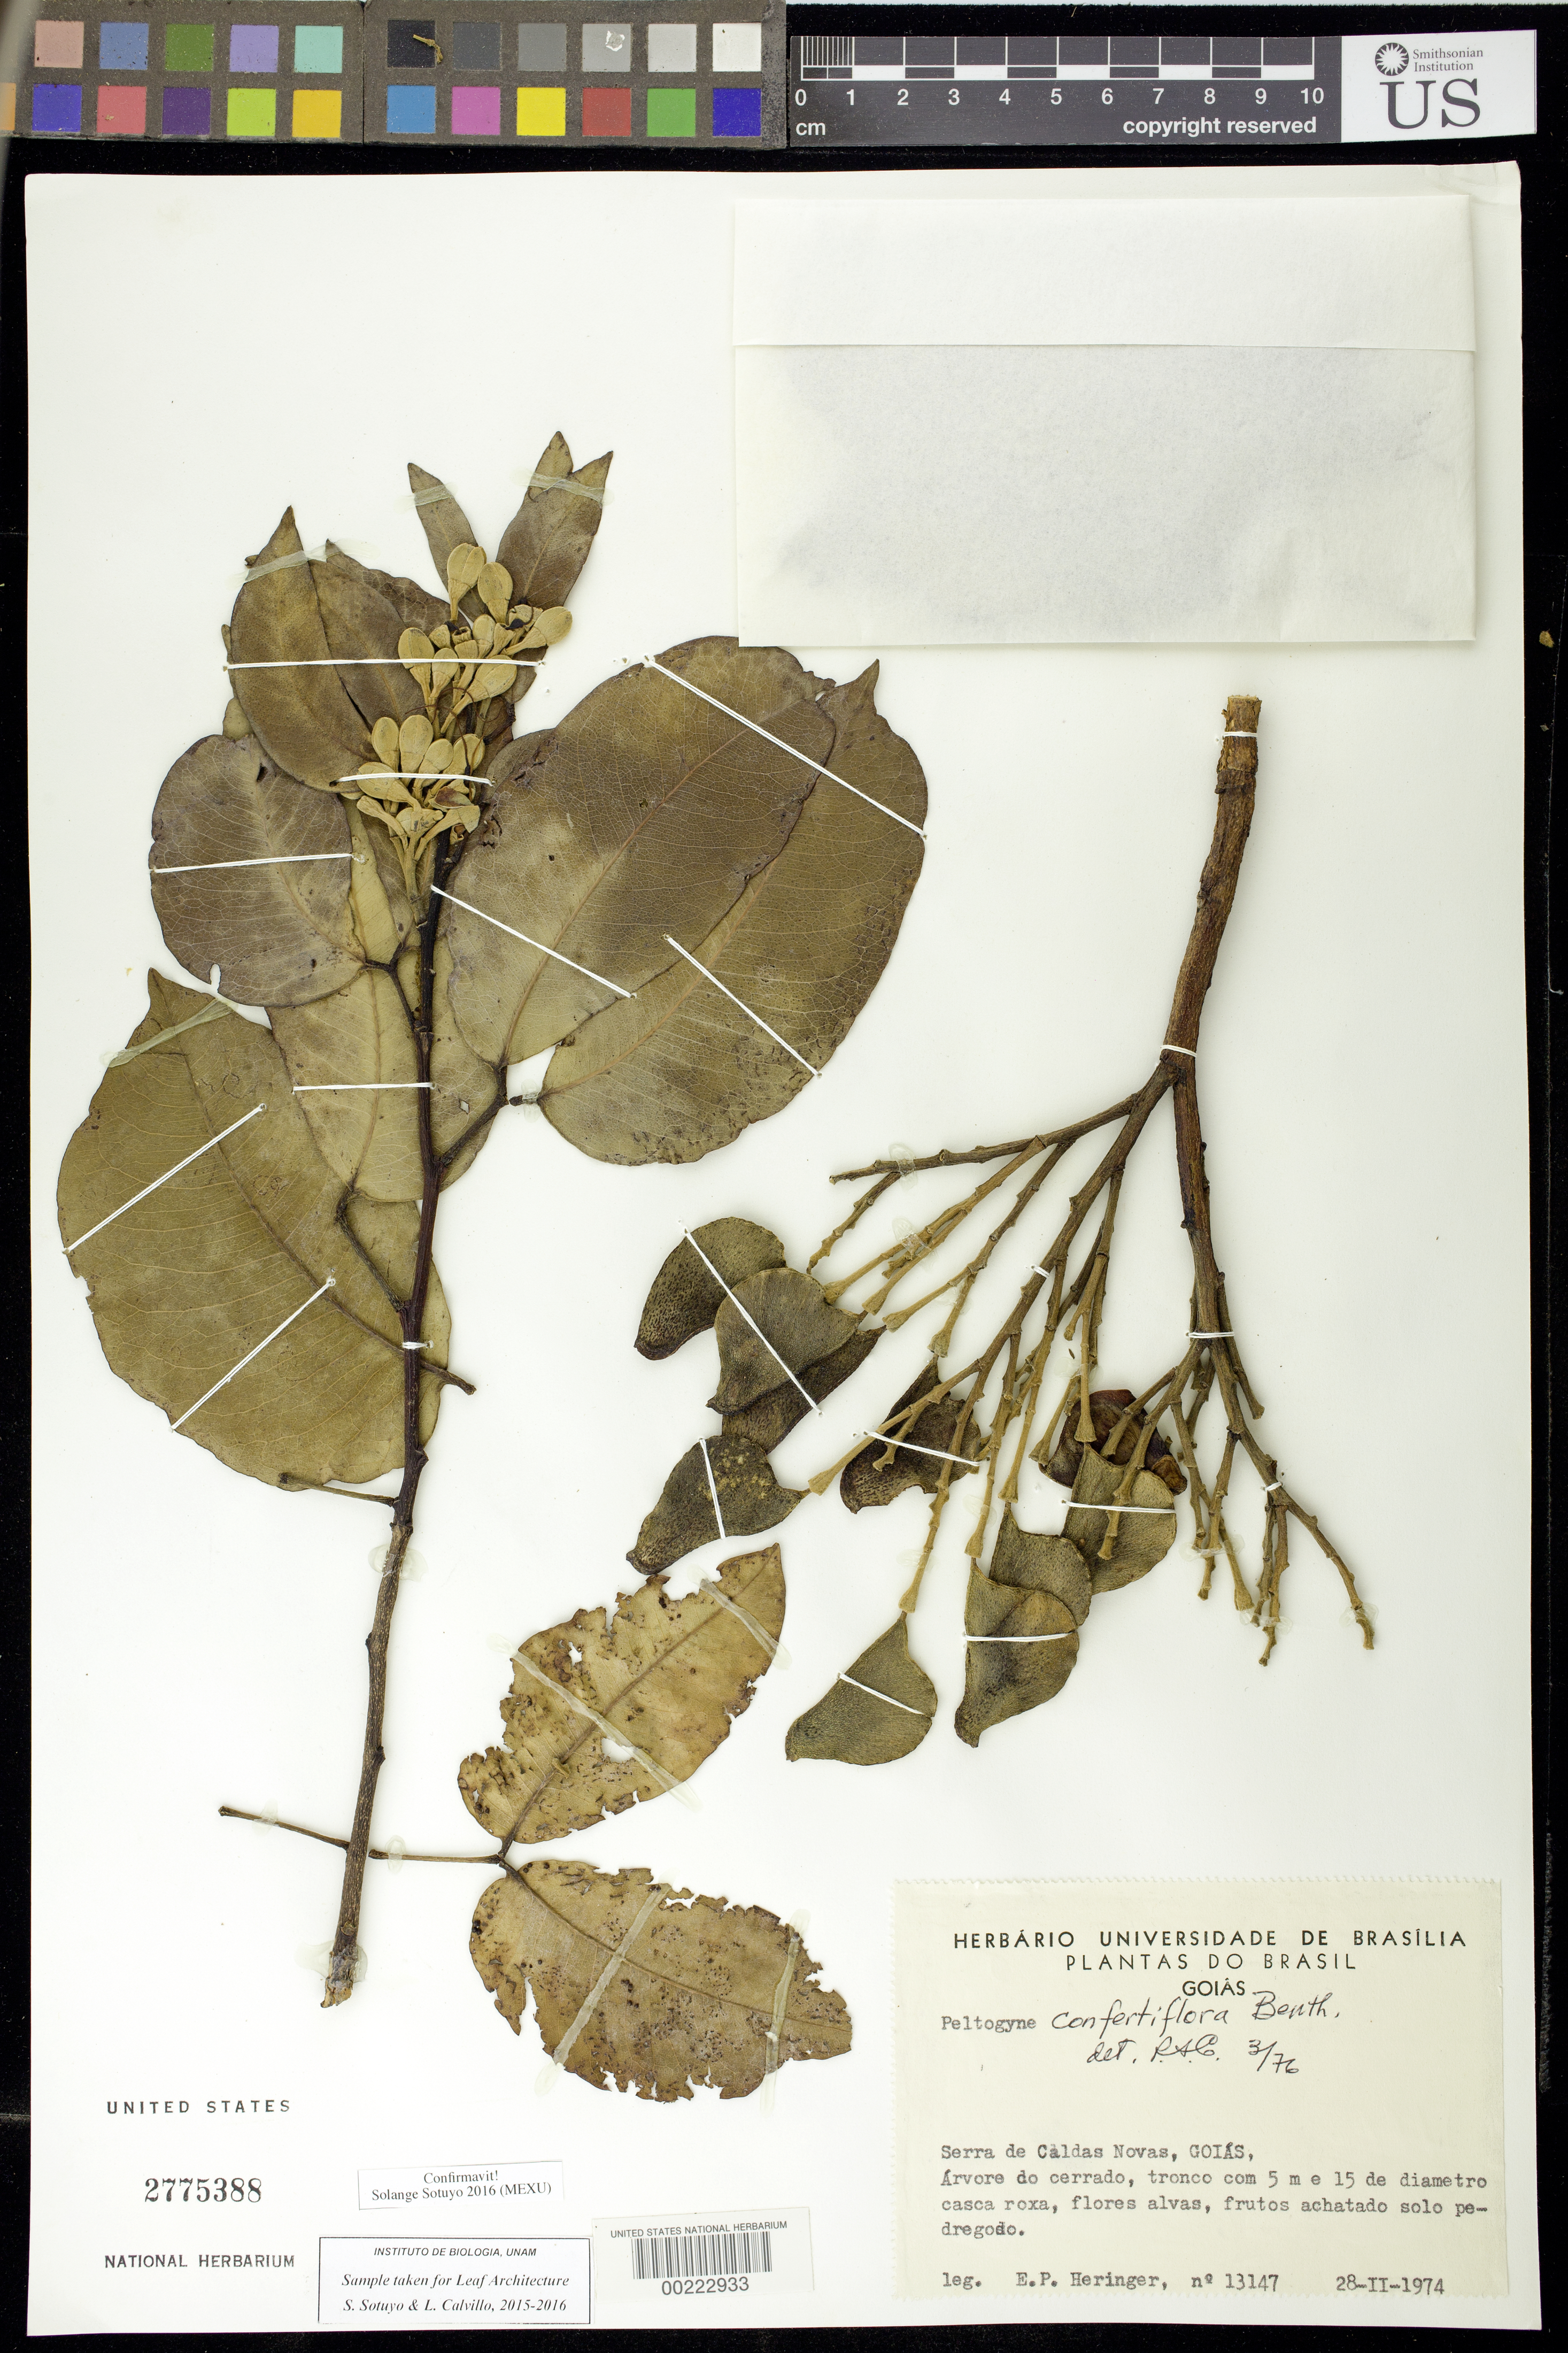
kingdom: Plantae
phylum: Tracheophyta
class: Magnoliopsida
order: Fabales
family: Fabaceae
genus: Peltogyne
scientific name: Peltogyne confertiflora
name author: (Mart. ex Hayne) Benth.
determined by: Sotuyo, Solange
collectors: E. P. Heringer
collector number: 13147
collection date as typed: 28 Feb 1974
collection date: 1974-02-28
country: Brazil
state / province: Goiás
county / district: Caldas Novas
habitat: Cerrado; stony ground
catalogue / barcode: US 2775388